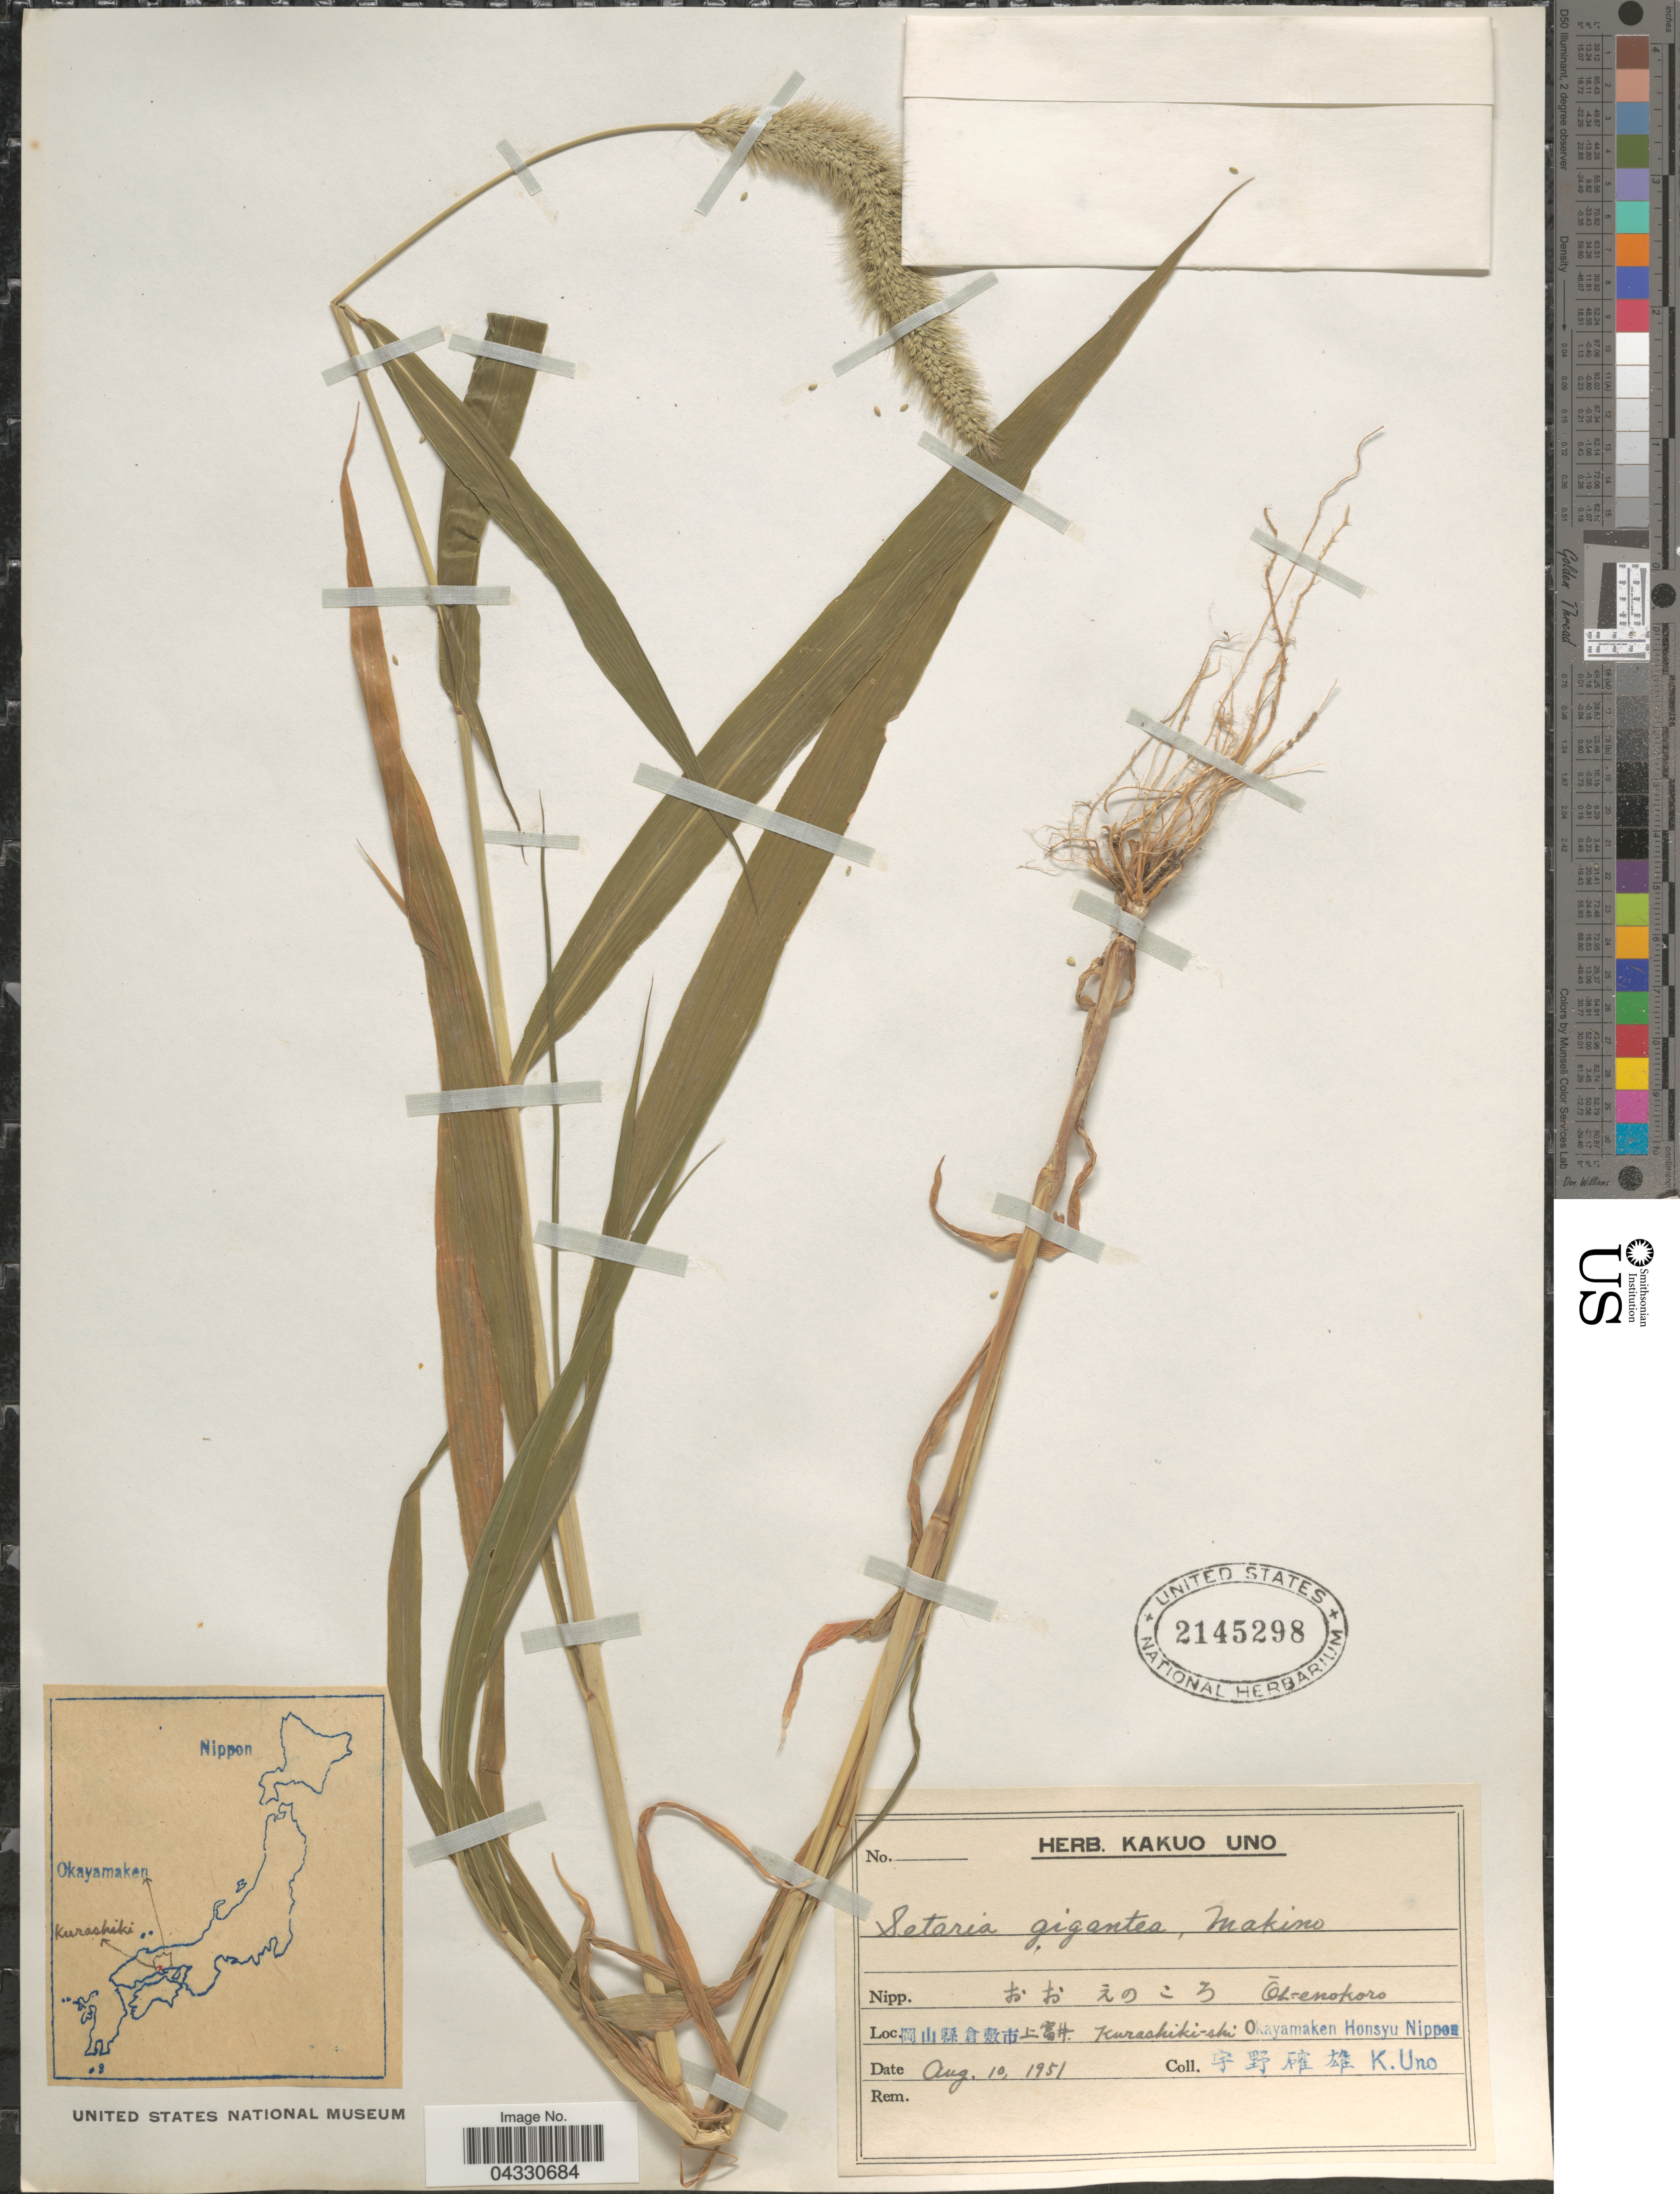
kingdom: Plantae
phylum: Tracheophyta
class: Liliopsida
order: Poales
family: Poaceae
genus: Setaria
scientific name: Setaria viridis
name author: (L.) P. Beauv.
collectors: K. Uno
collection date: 1951-08-10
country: Japan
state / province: Okayama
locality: X. Kurashiki-shi Okayamaken Honsyu Nippon.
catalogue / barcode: US 2145298